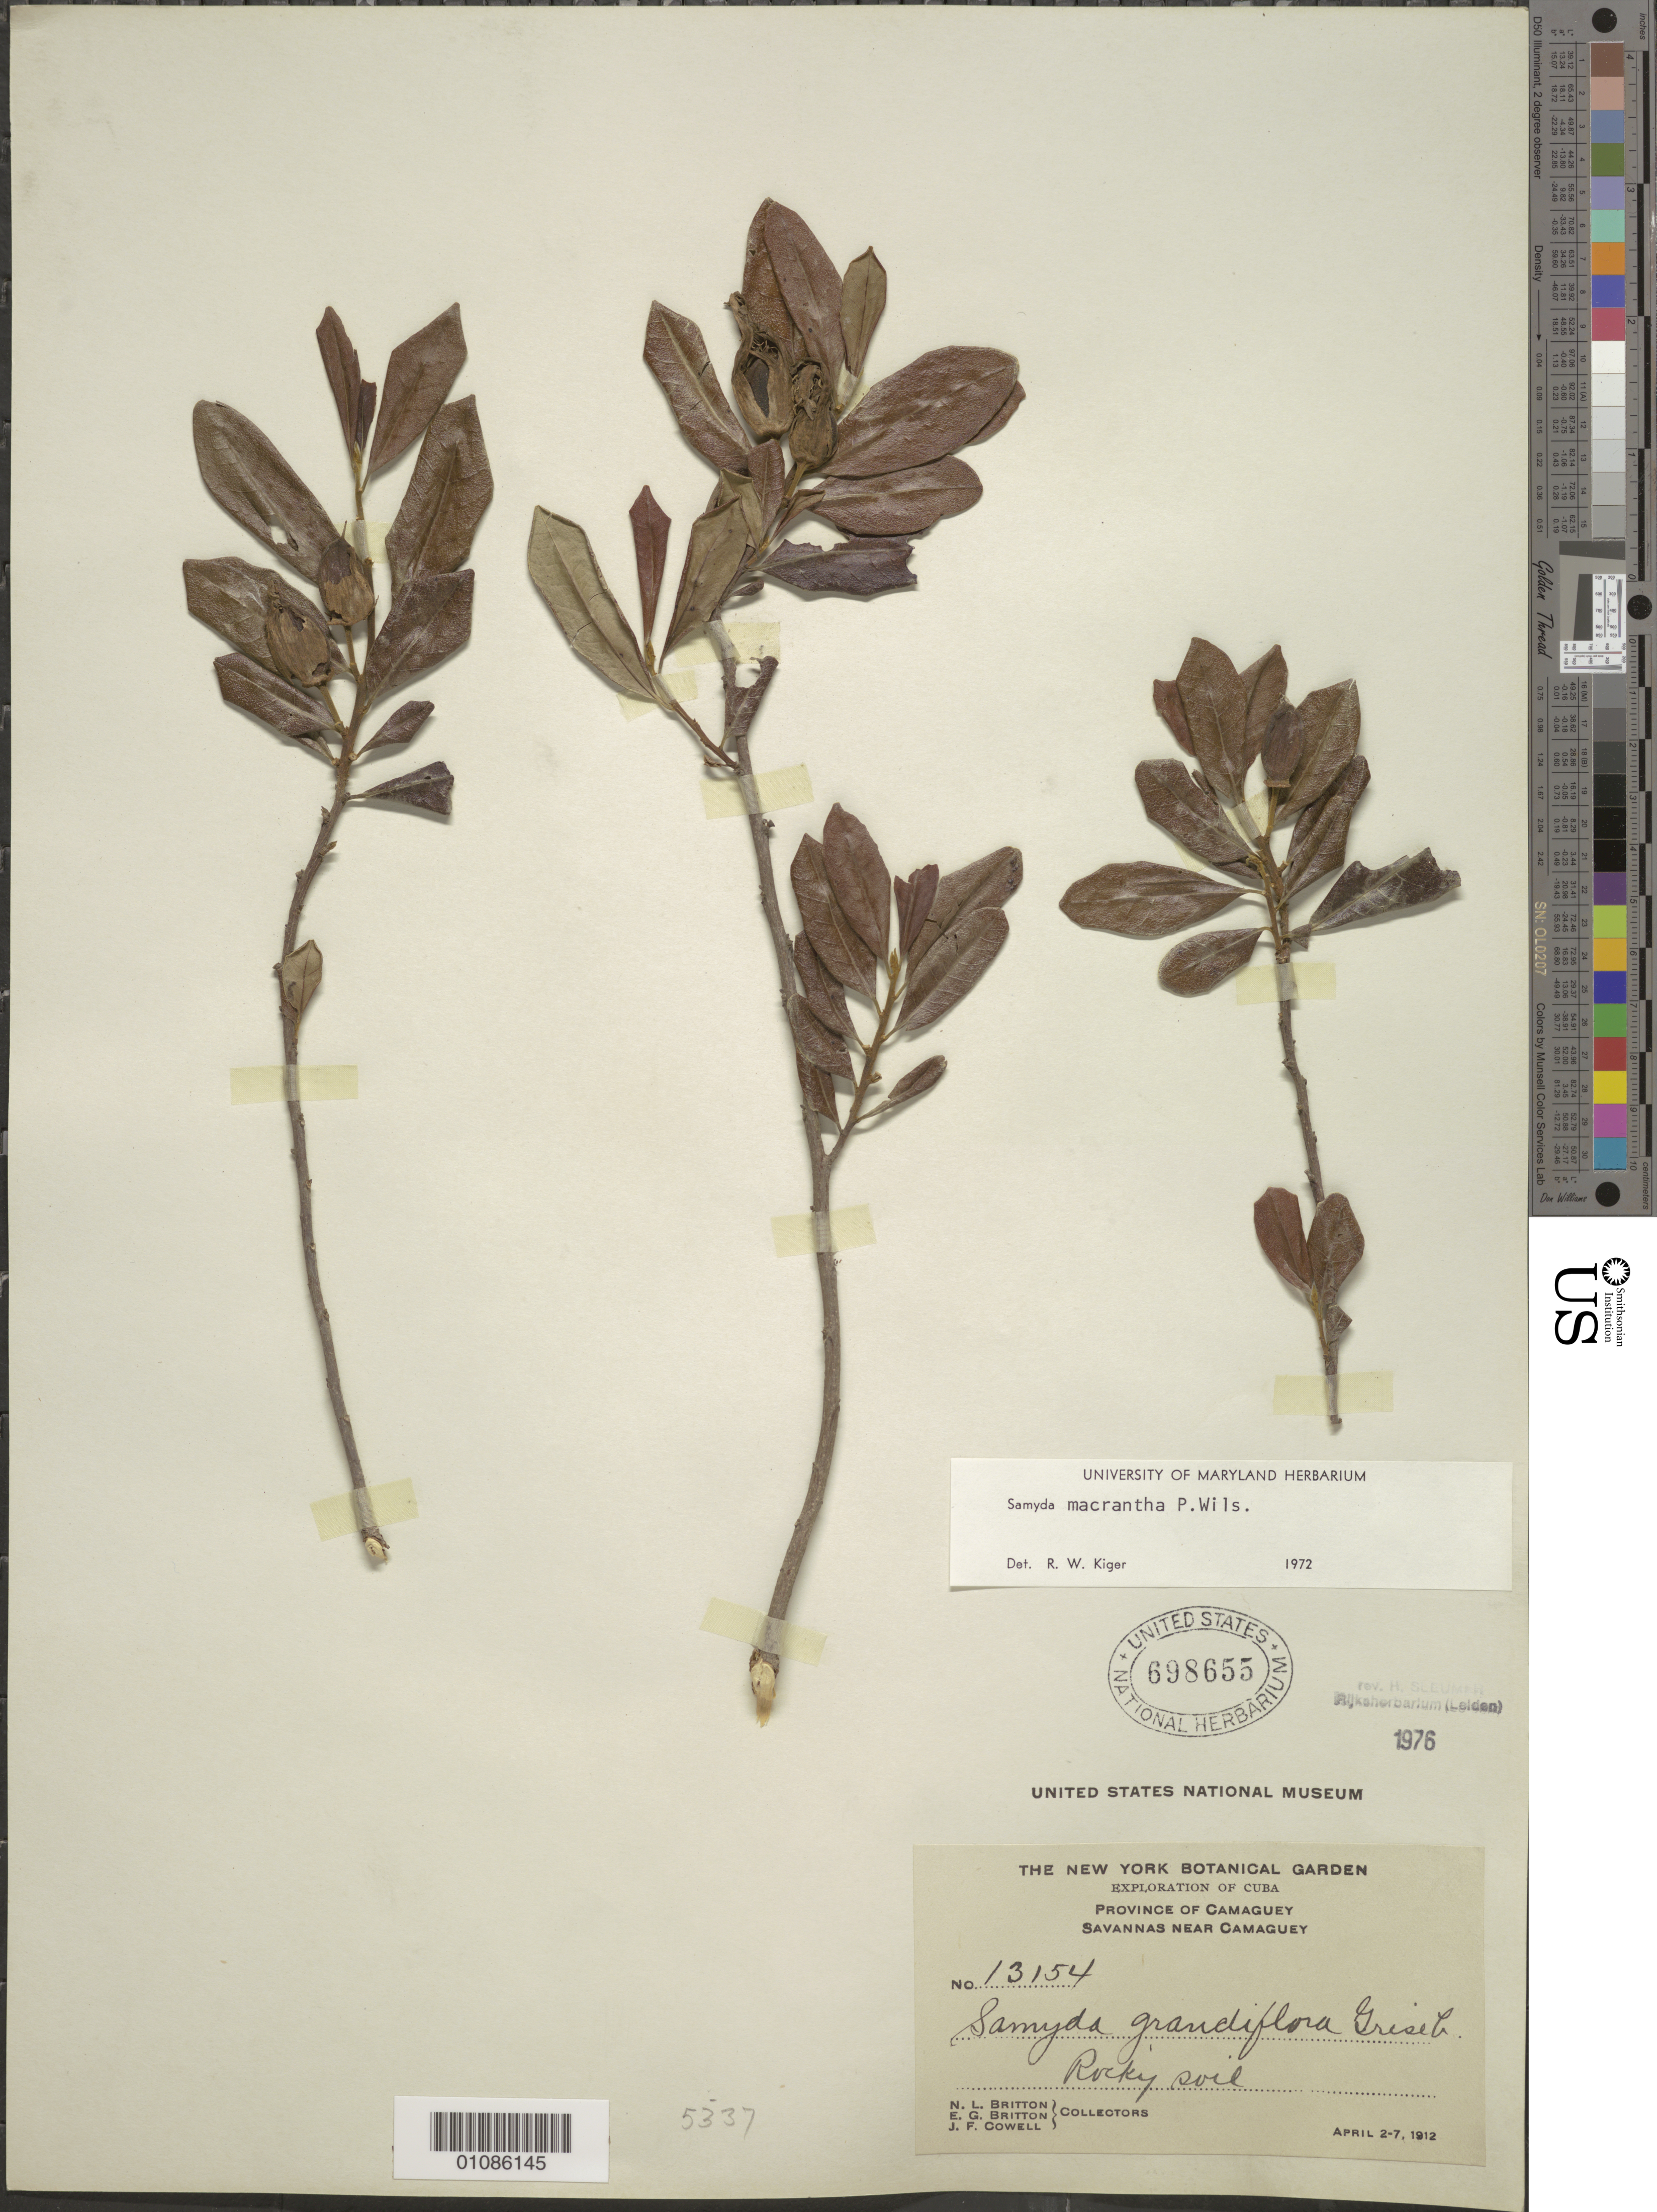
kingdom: Plantae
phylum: Tracheophyta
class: Magnoliopsida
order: Malpighiales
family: Salicaceae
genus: Casearia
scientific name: Casearia dolichanthera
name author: T. Samar. & M.H. Alford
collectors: N. Britton, E. G. Britton & J. F. Cowell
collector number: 13154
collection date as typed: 02 Apr 1912 to 07 Apr 1912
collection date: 1912-04-02/1912-04-07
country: Cuba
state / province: Camagüey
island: Cuba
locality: Camagüey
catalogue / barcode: US 698655